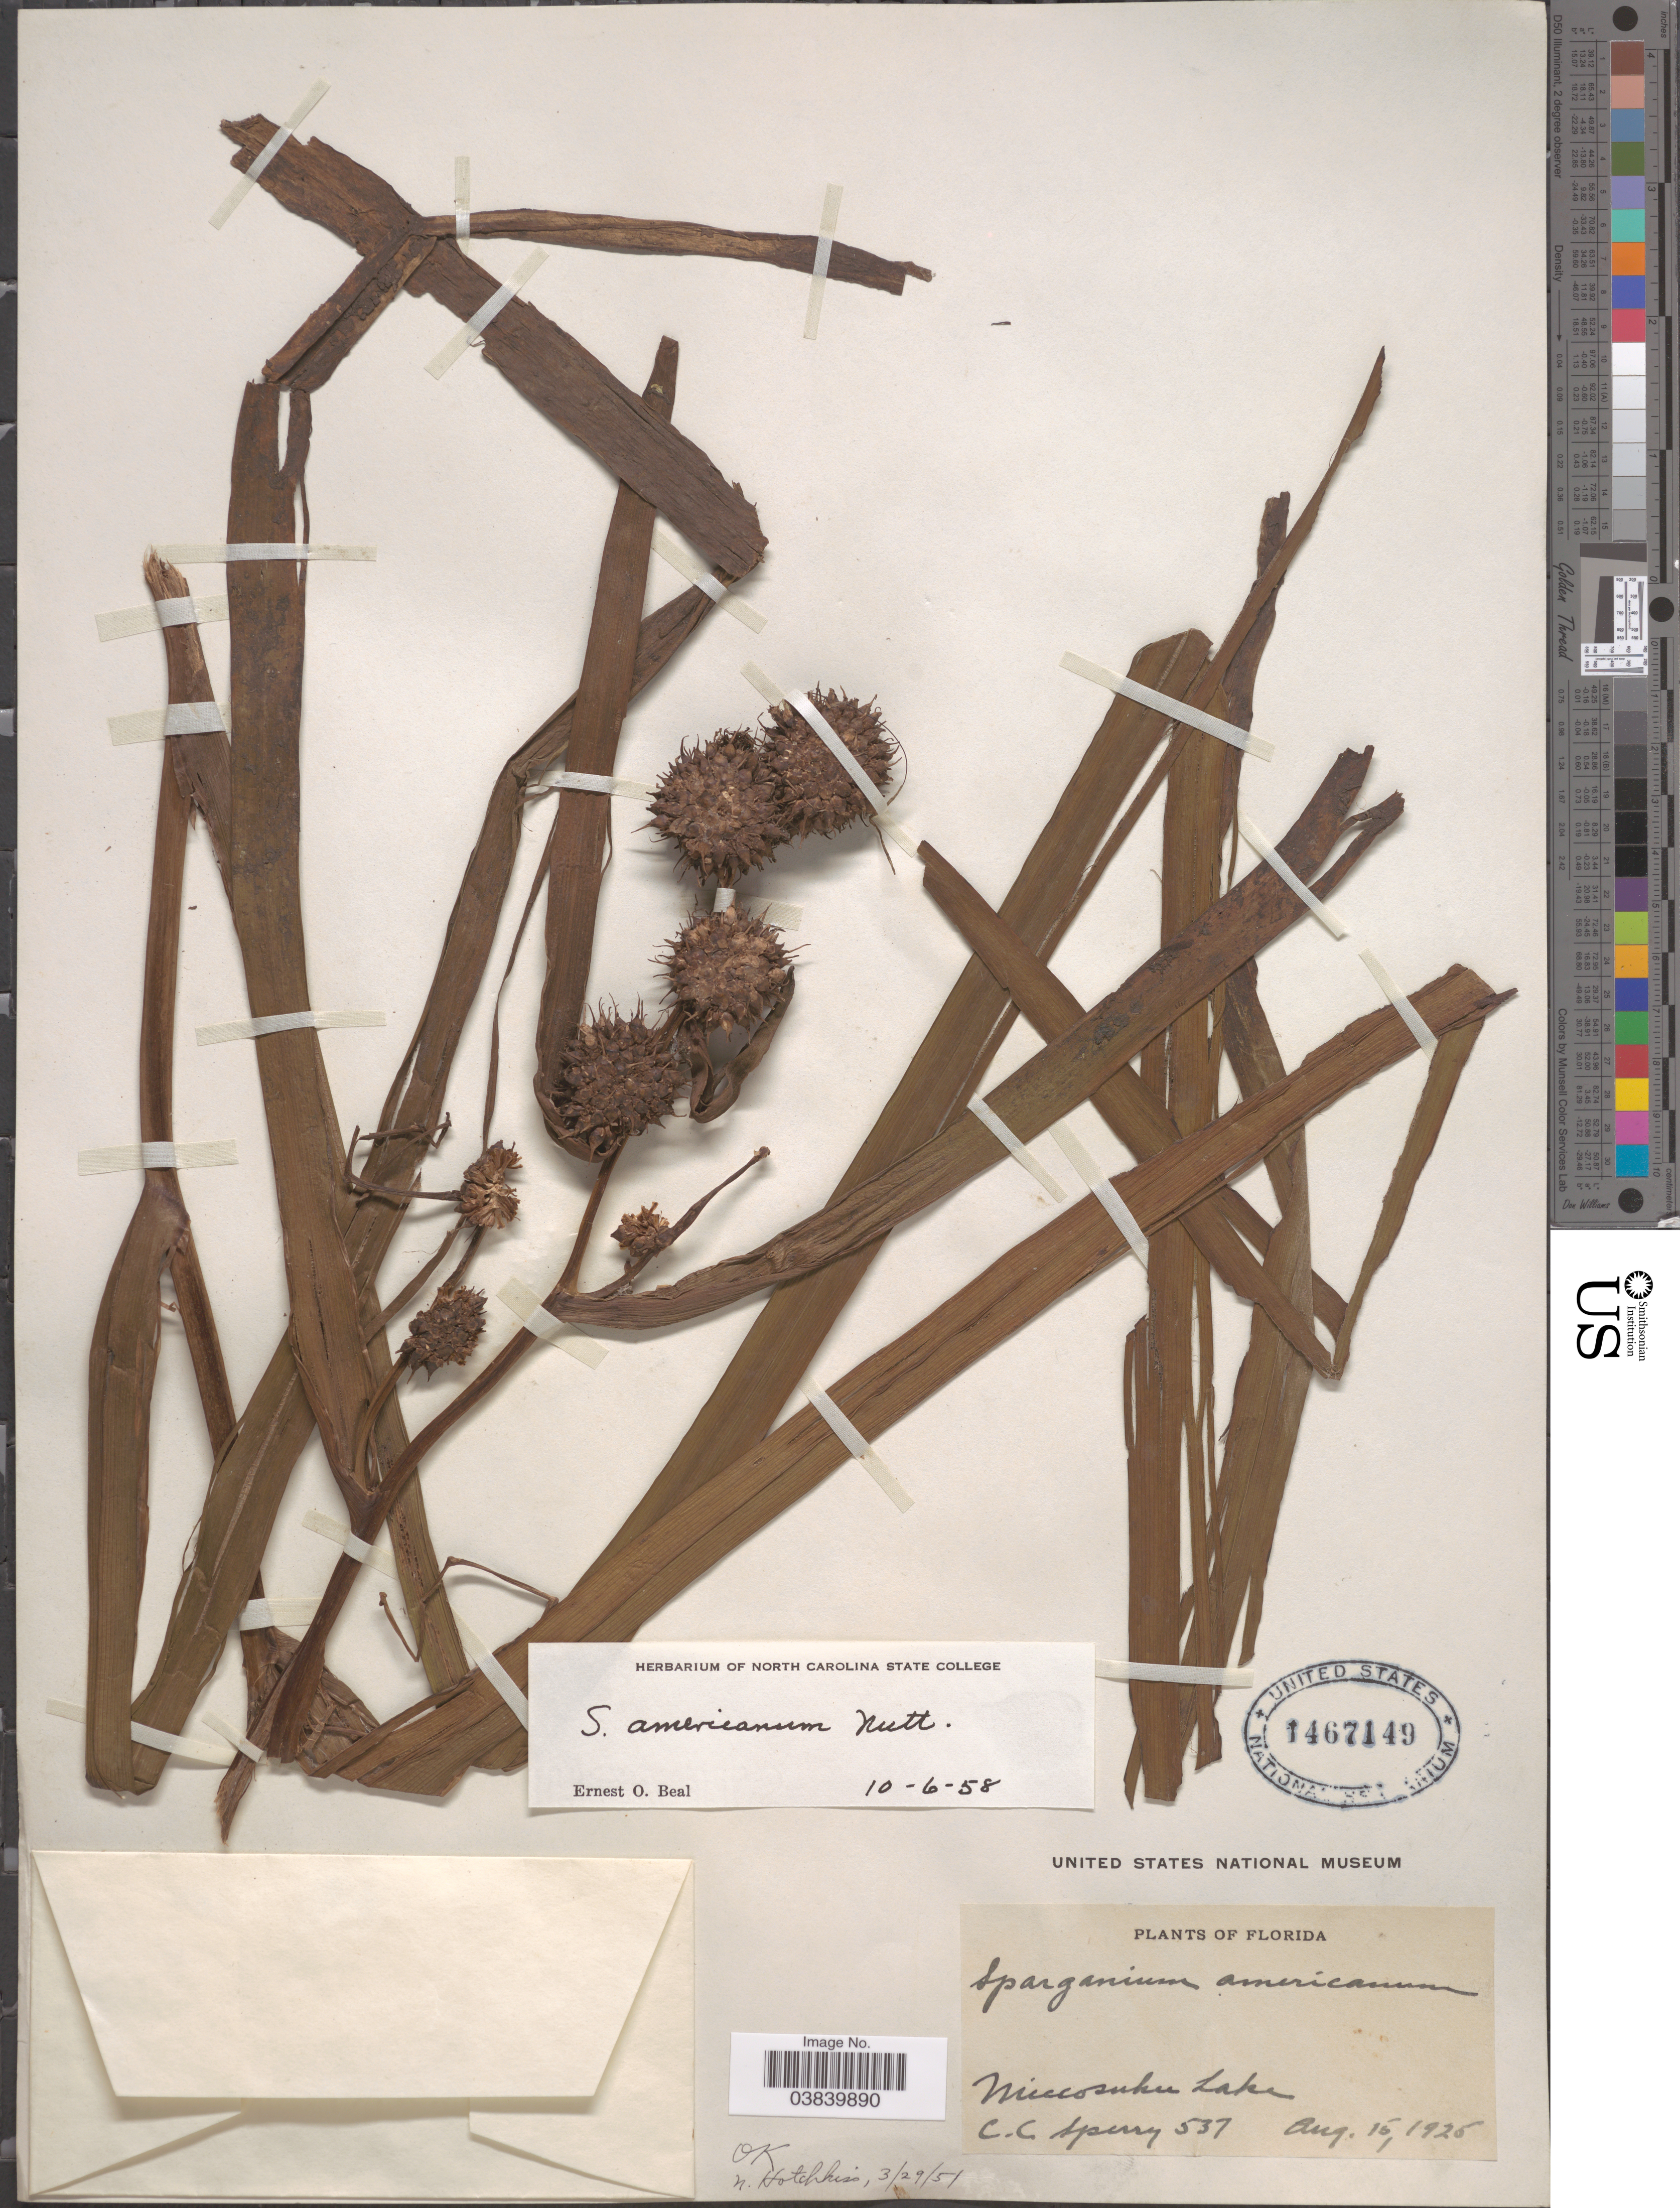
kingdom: Plantae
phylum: Tracheophyta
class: Liliopsida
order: Poales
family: Typhaceae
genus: Sparganium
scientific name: Sparganium americanum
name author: Nutt.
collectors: C. C. Sperry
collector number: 537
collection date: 1925-08-15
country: United States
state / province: Florida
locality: Miccosukee Lake.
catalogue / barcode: US 1467149